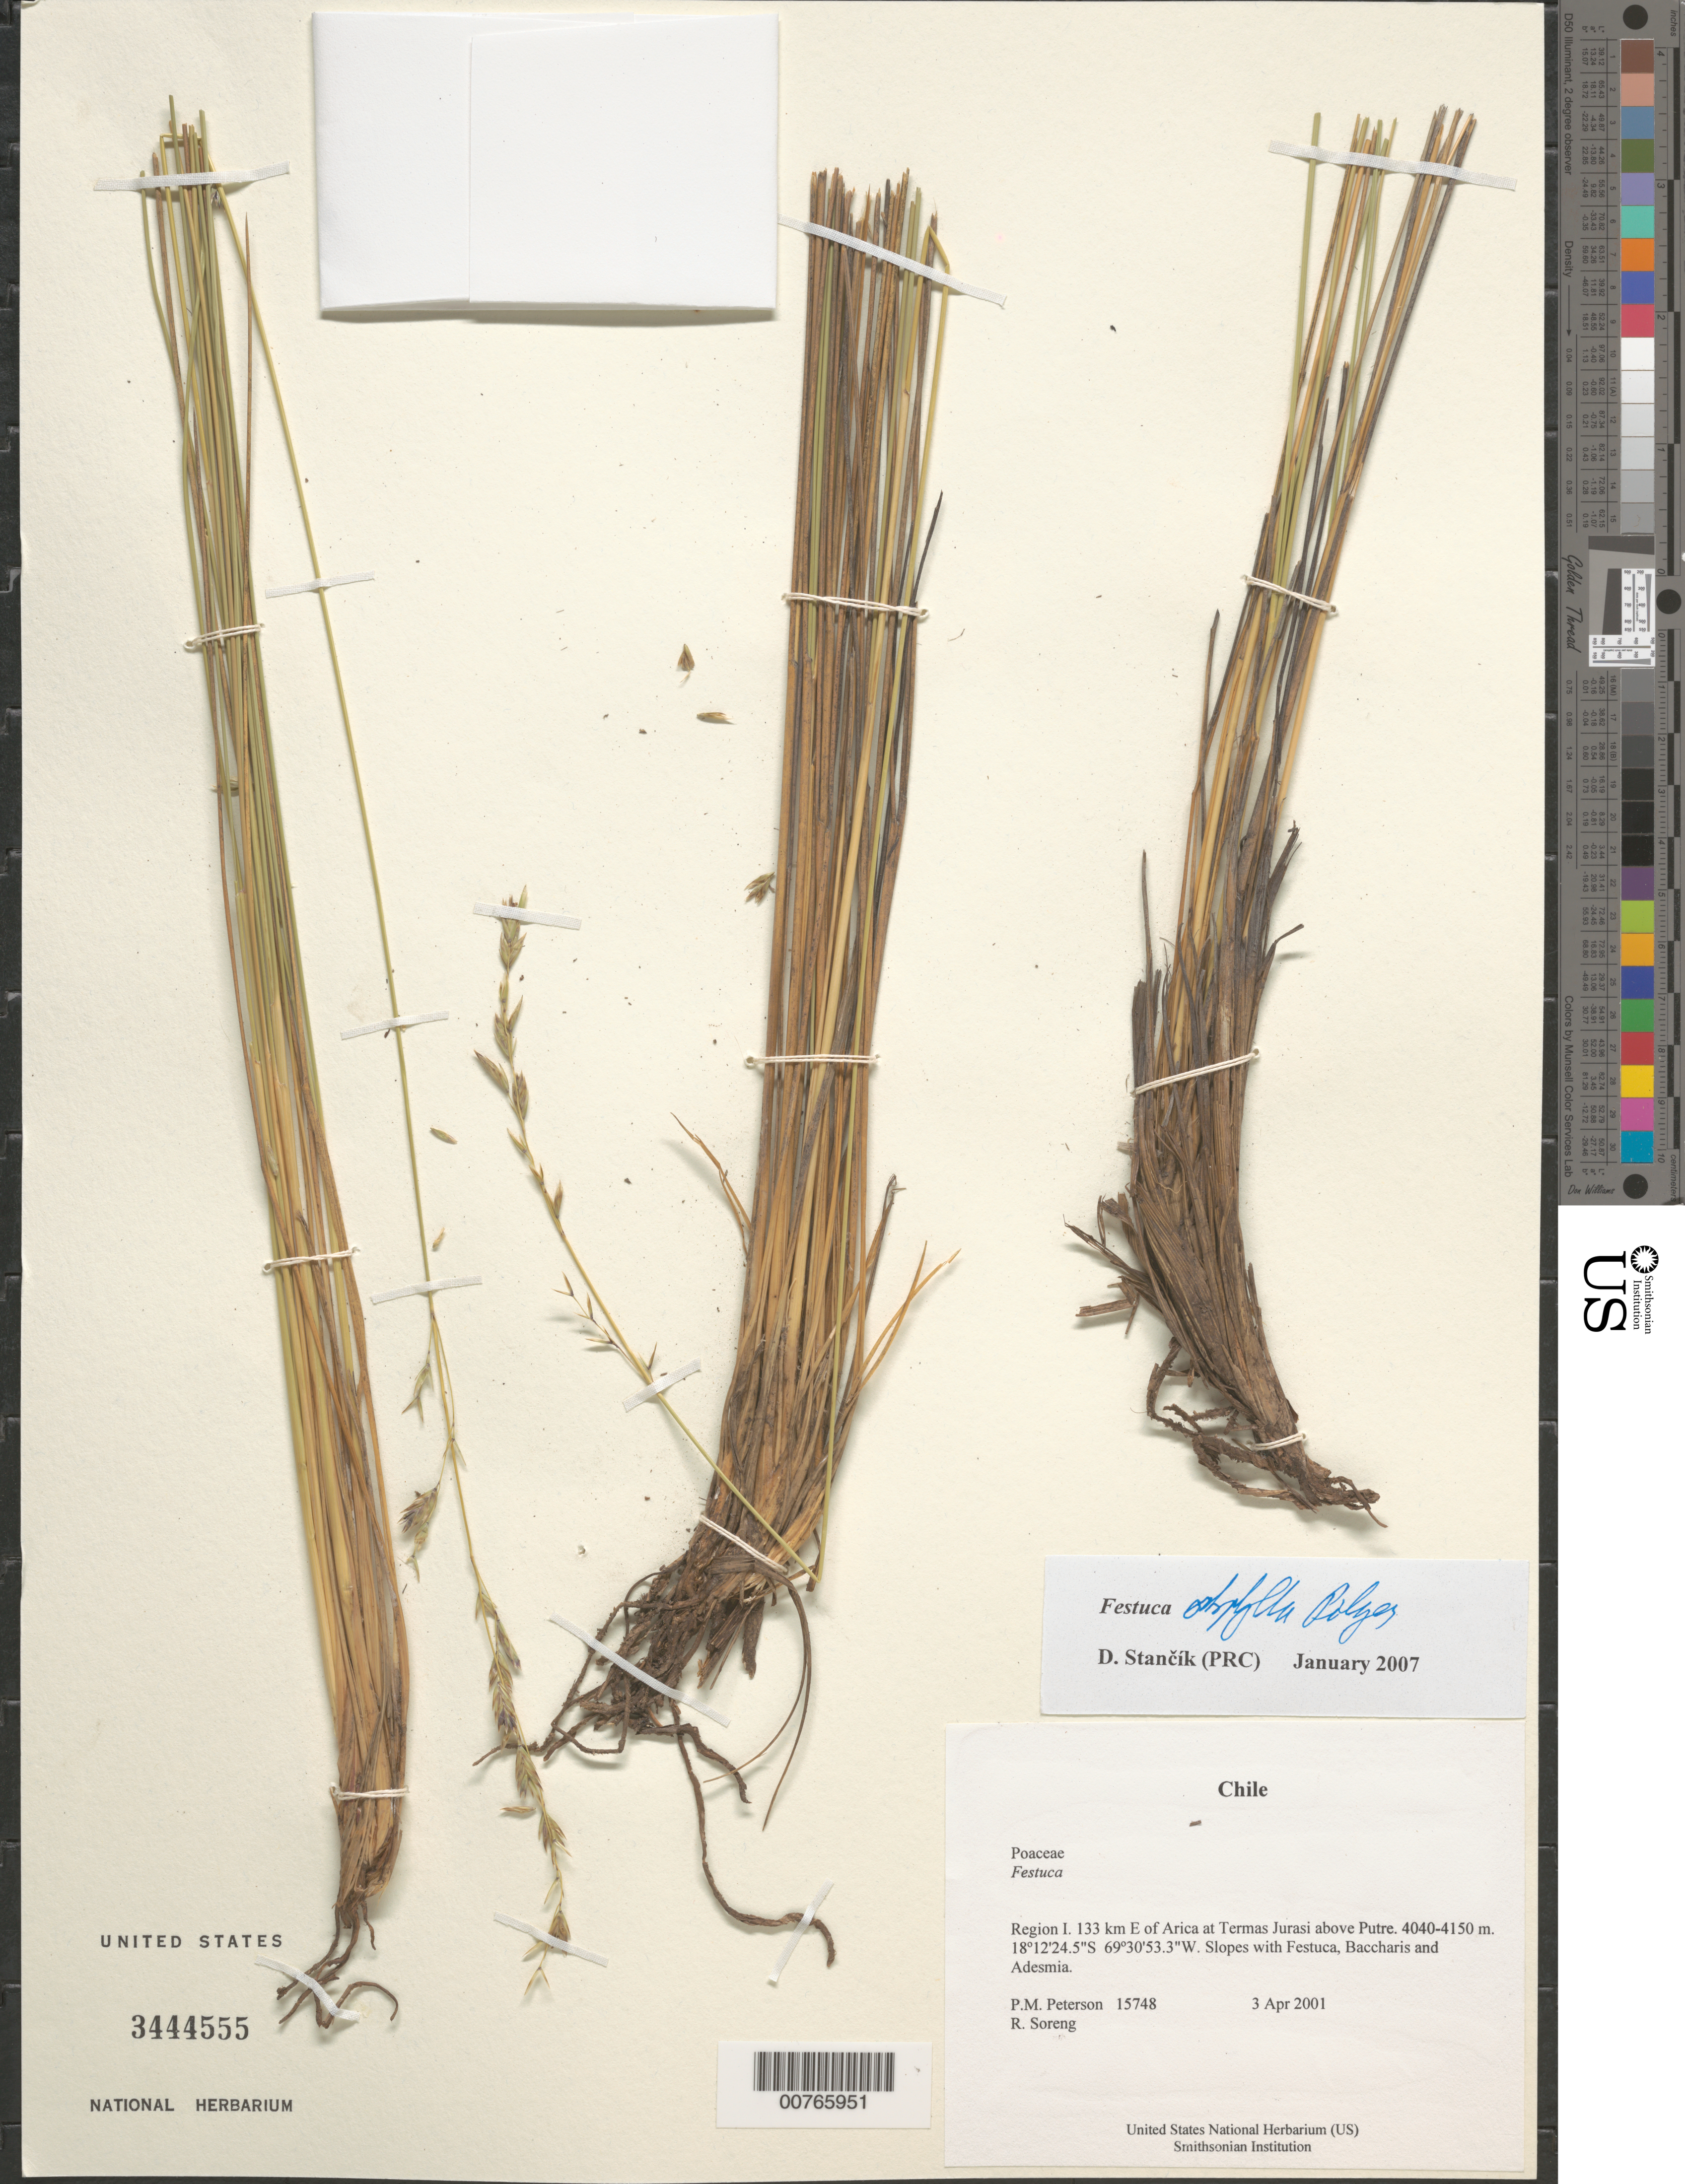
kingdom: Plantae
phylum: Tracheophyta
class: Liliopsida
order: Poales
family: Poaceae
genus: Festuca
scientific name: Festuca orthophylla var. boliviana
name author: Pilg.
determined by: Stancik, D.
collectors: P. M. Peterson & R. J. Soreng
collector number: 15748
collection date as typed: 03 Apr 2001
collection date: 2001-04-03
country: Chile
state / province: Tarapacá (I)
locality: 133 km E of Arica at Termas Jurasi above Putre.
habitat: Slopes with Festuca, Baccharis and Adesmia.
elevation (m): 4040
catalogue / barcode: US 3444555